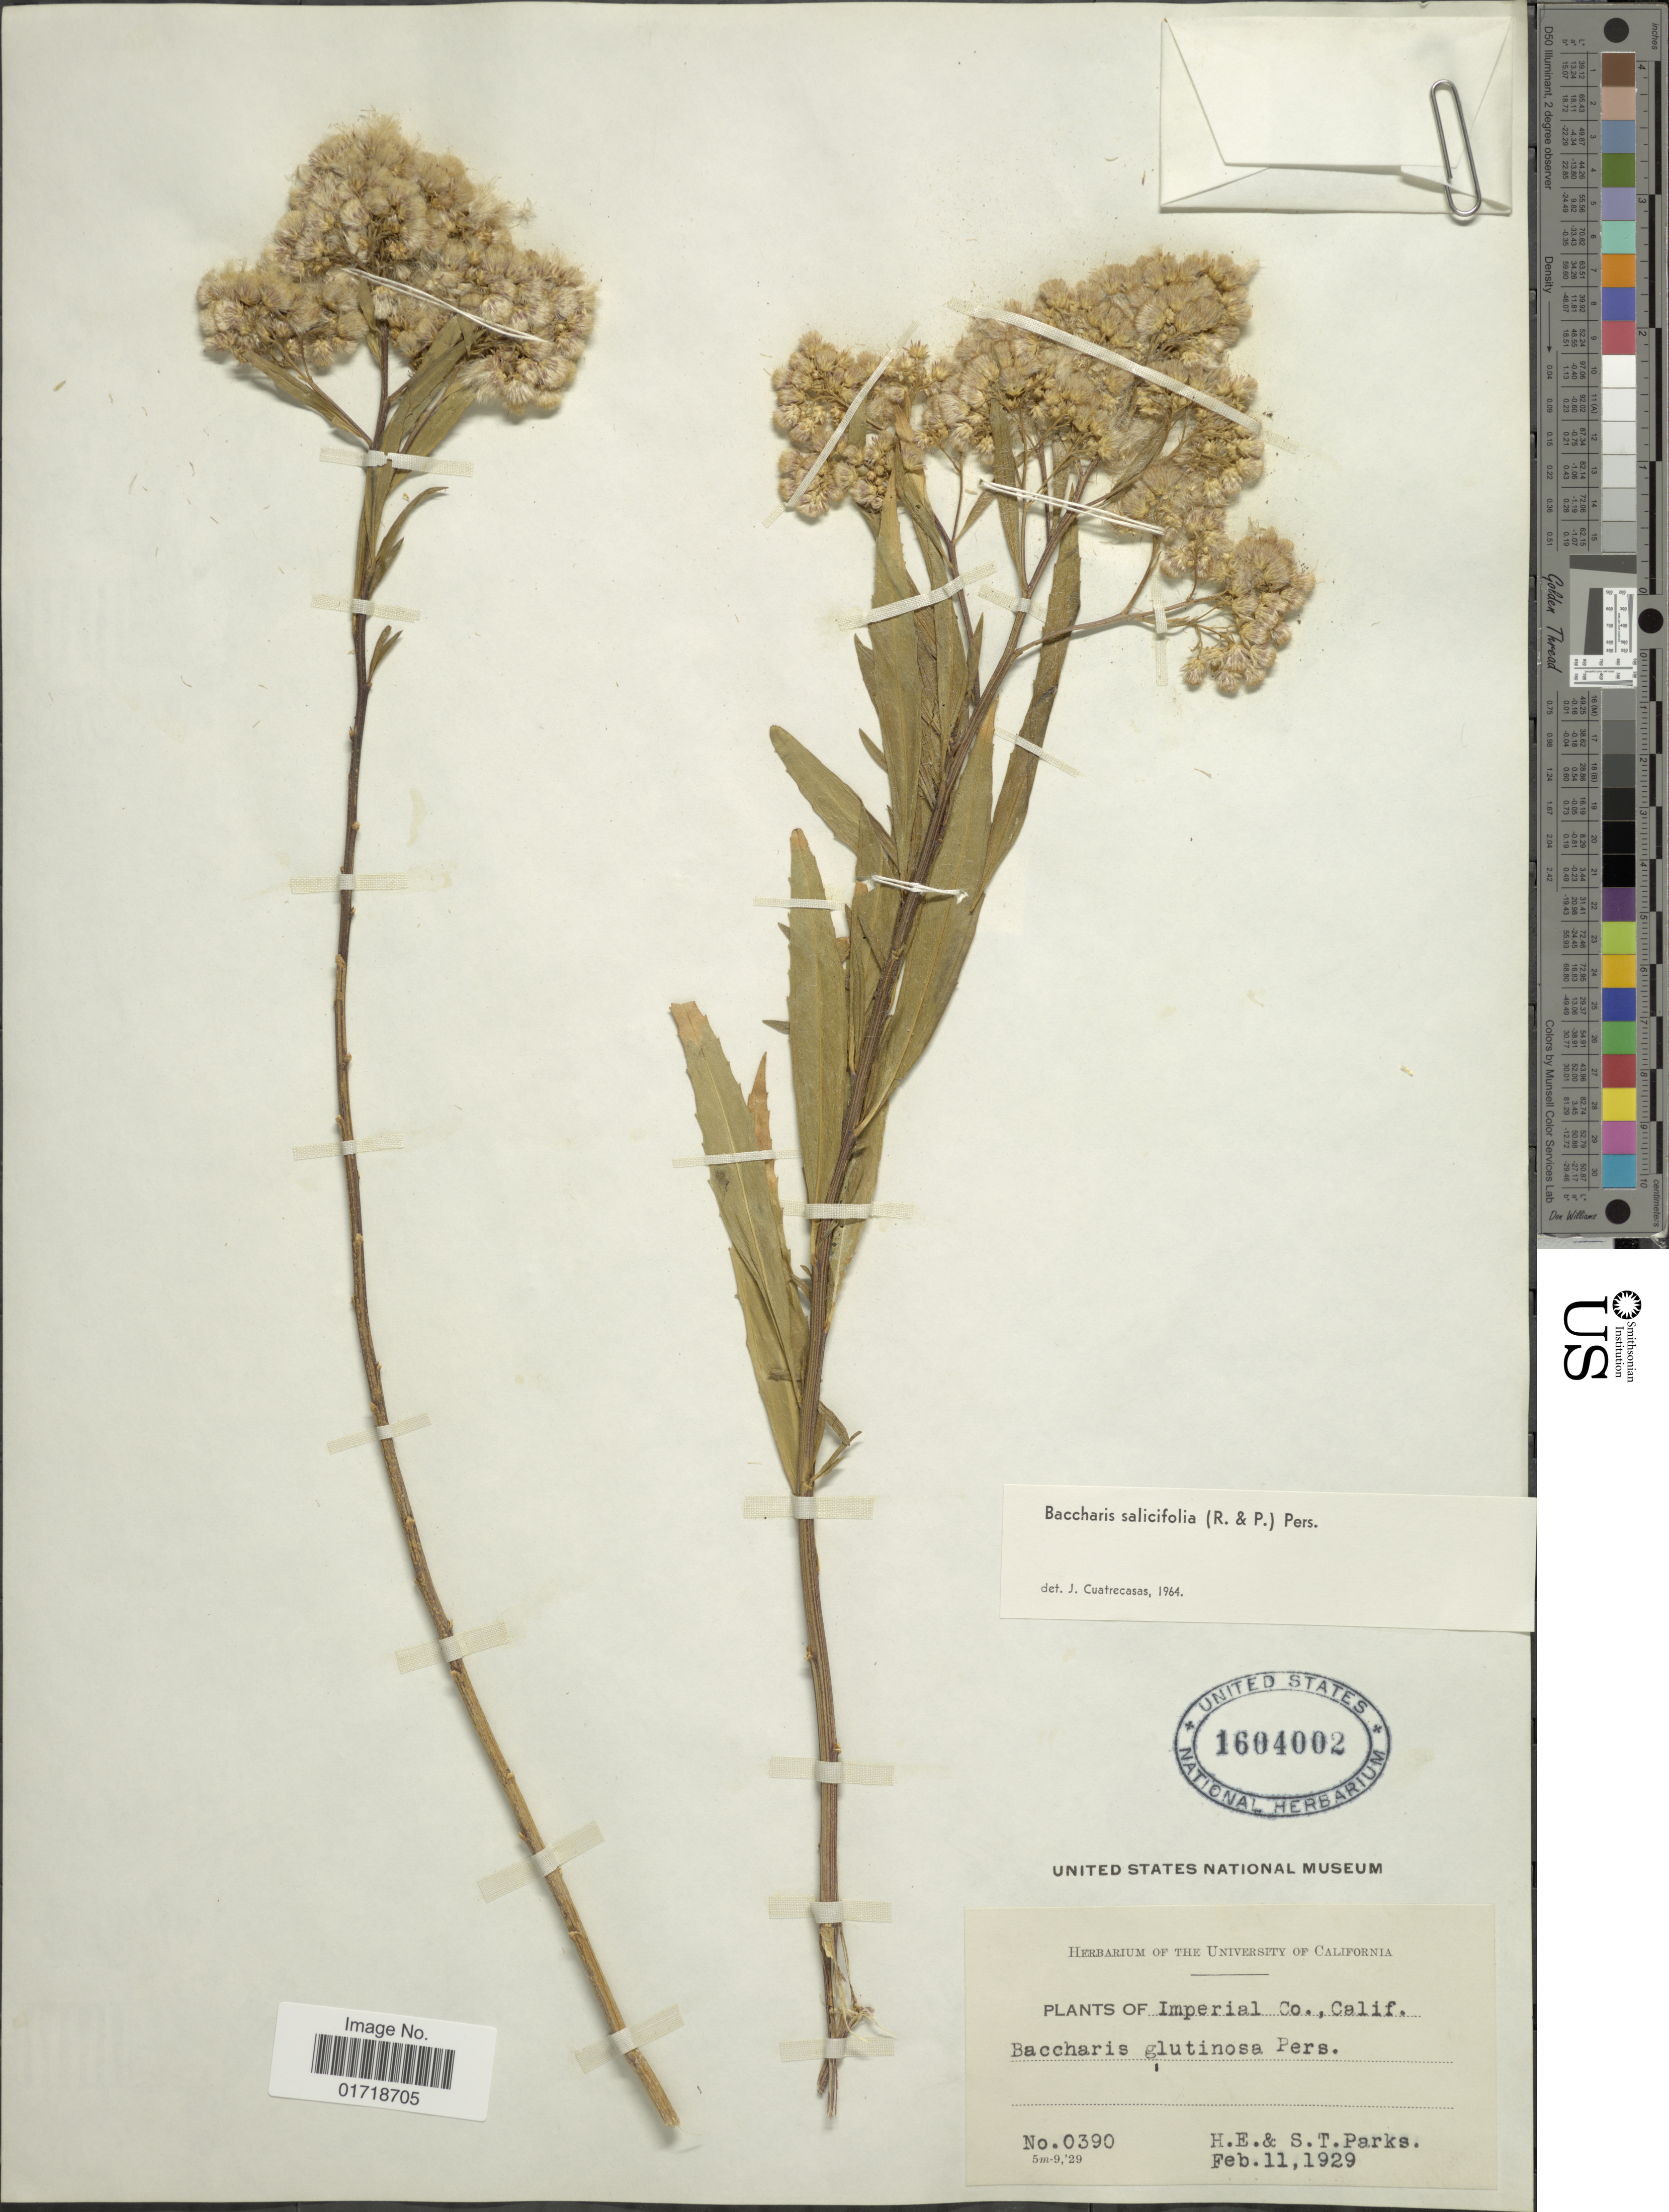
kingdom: Plantae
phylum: Tracheophyta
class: Magnoliopsida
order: Asterales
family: Asteraceae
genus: Baccharis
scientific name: Baccharis glutinosa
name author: Pers.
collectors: H. E. Parks & S. Parks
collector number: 0390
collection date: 1929-02-11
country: United States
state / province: California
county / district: Imperial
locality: Imperial Co Calif.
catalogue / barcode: US 1604002